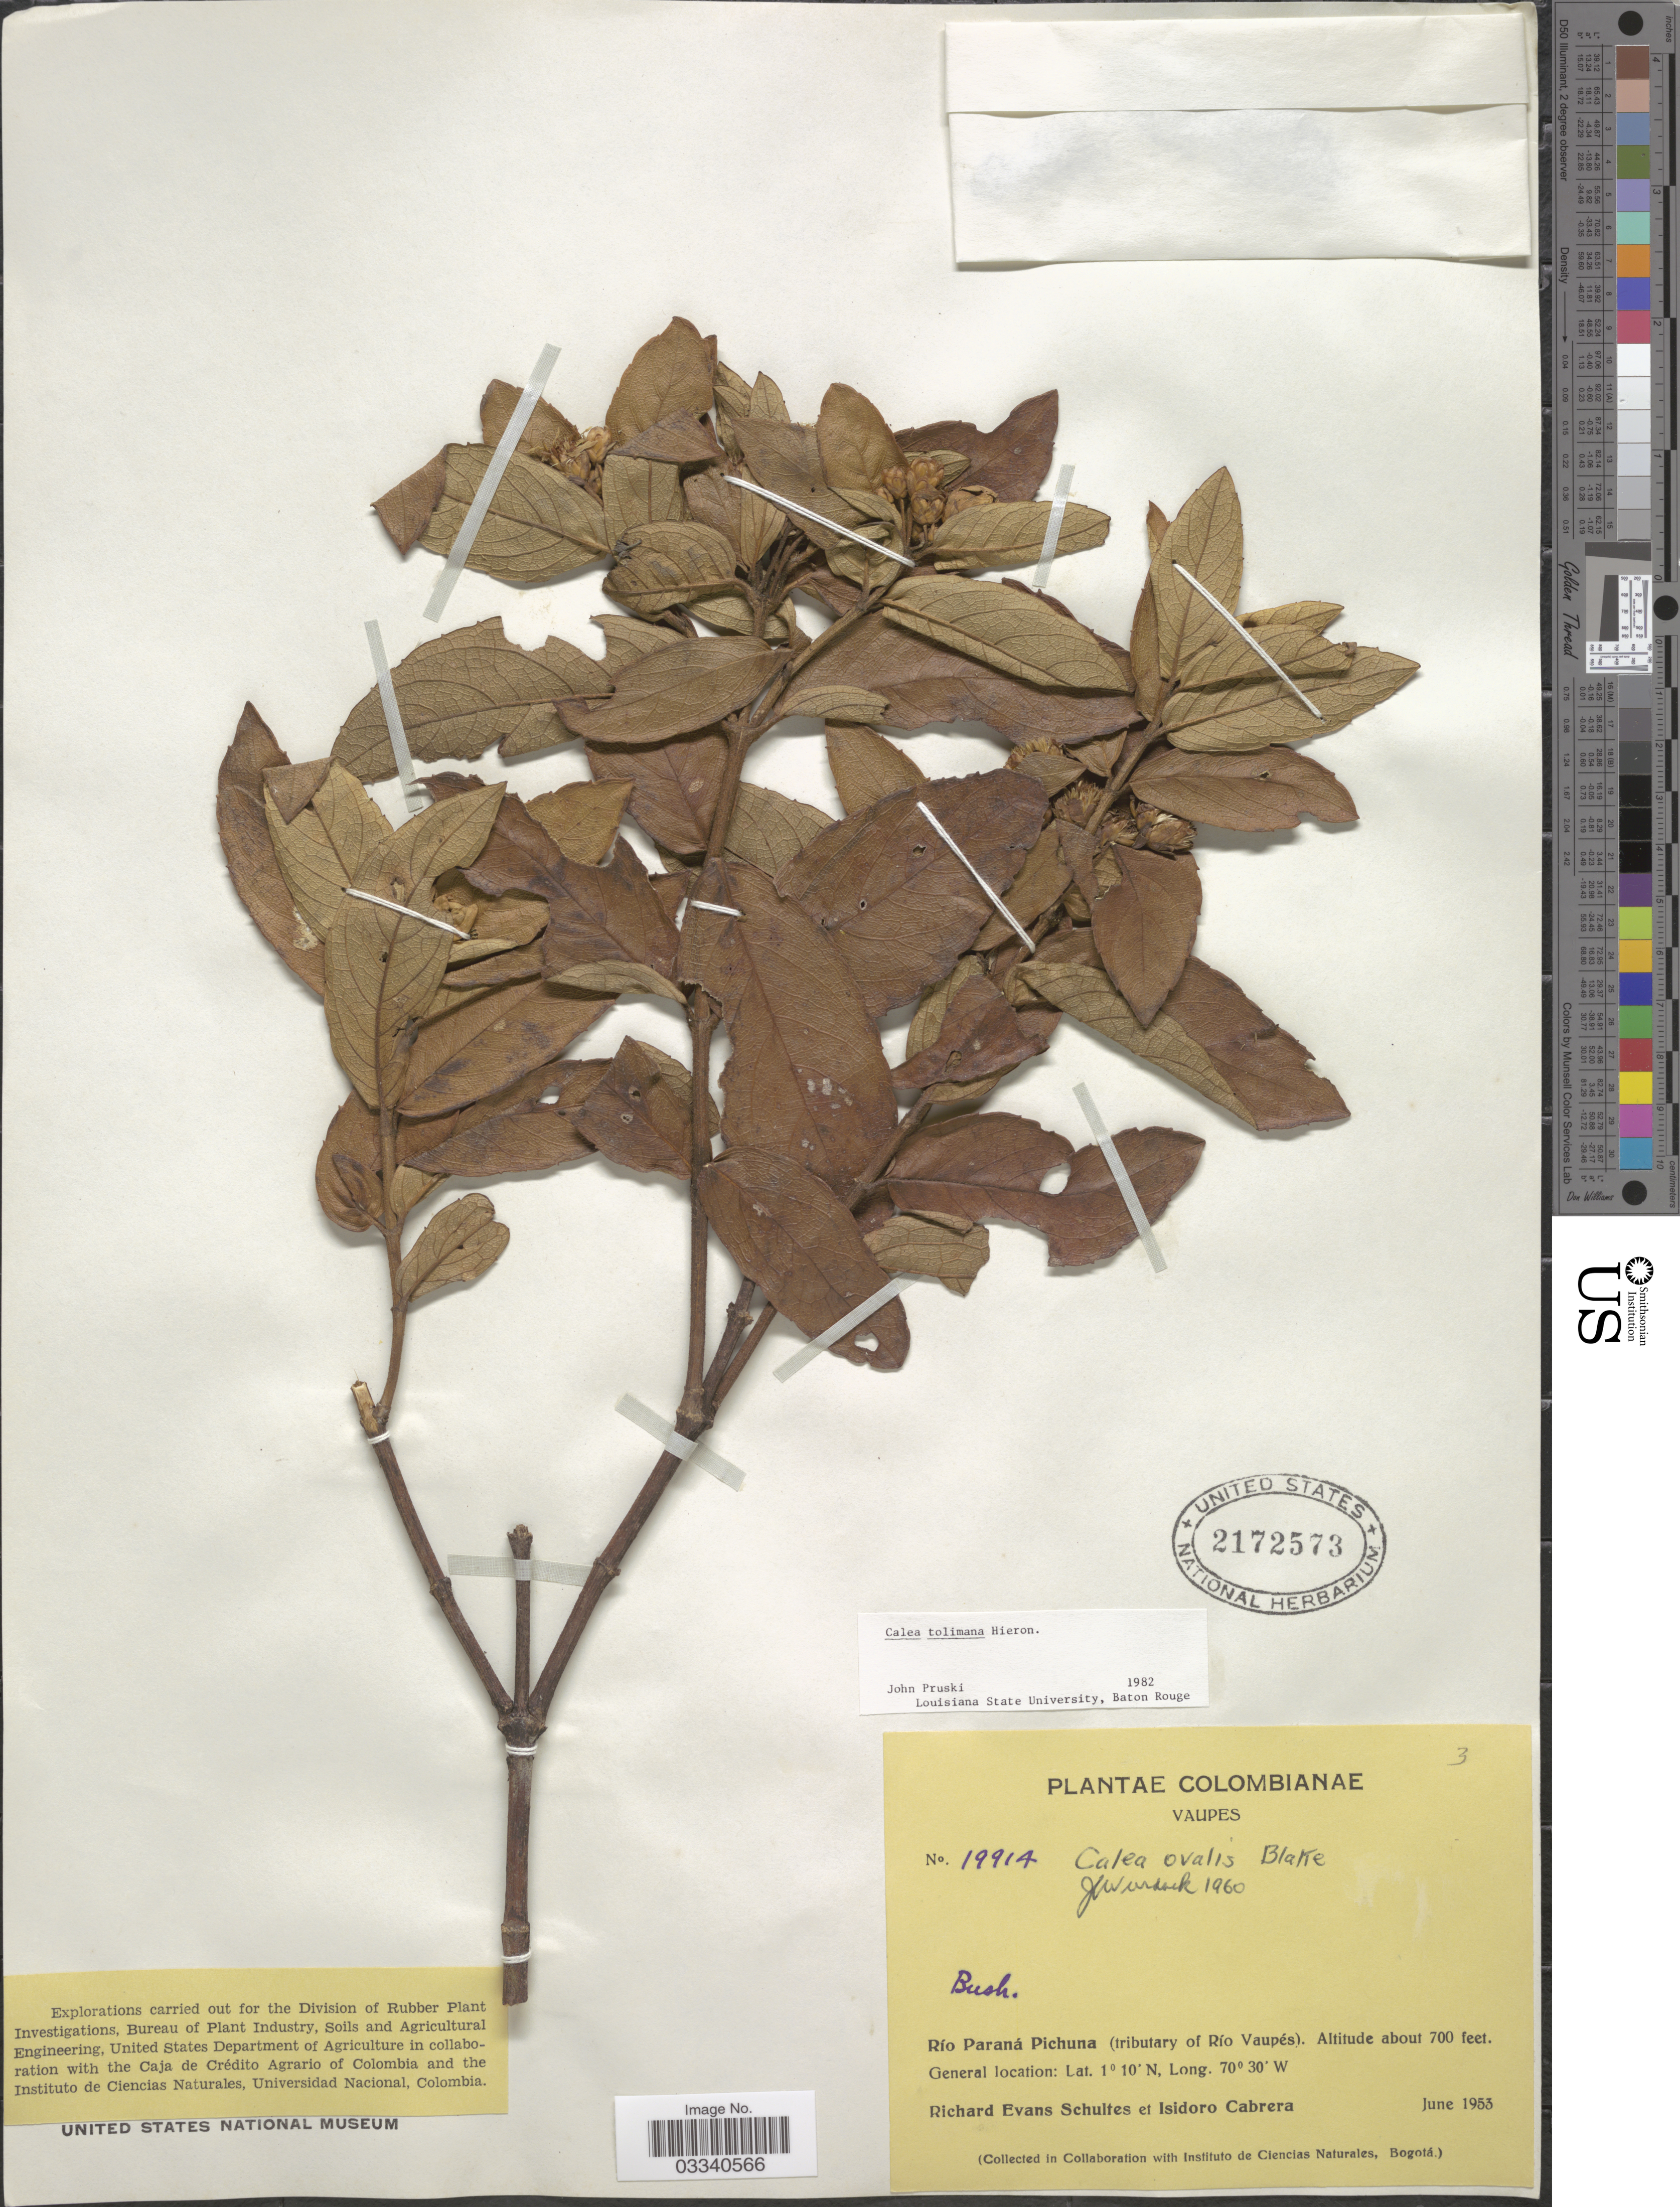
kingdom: Plantae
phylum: Tracheophyta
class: Magnoliopsida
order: Asterales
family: Asteraceae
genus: Calea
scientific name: Calea tolimana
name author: Hieron.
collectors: R. E. Schultes & I. Cabrera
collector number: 19914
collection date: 1953-06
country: Colombia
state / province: Vaupés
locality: Río Paraná Pichuna (tributary of Río Vaupés).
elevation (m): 213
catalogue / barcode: US 2172573